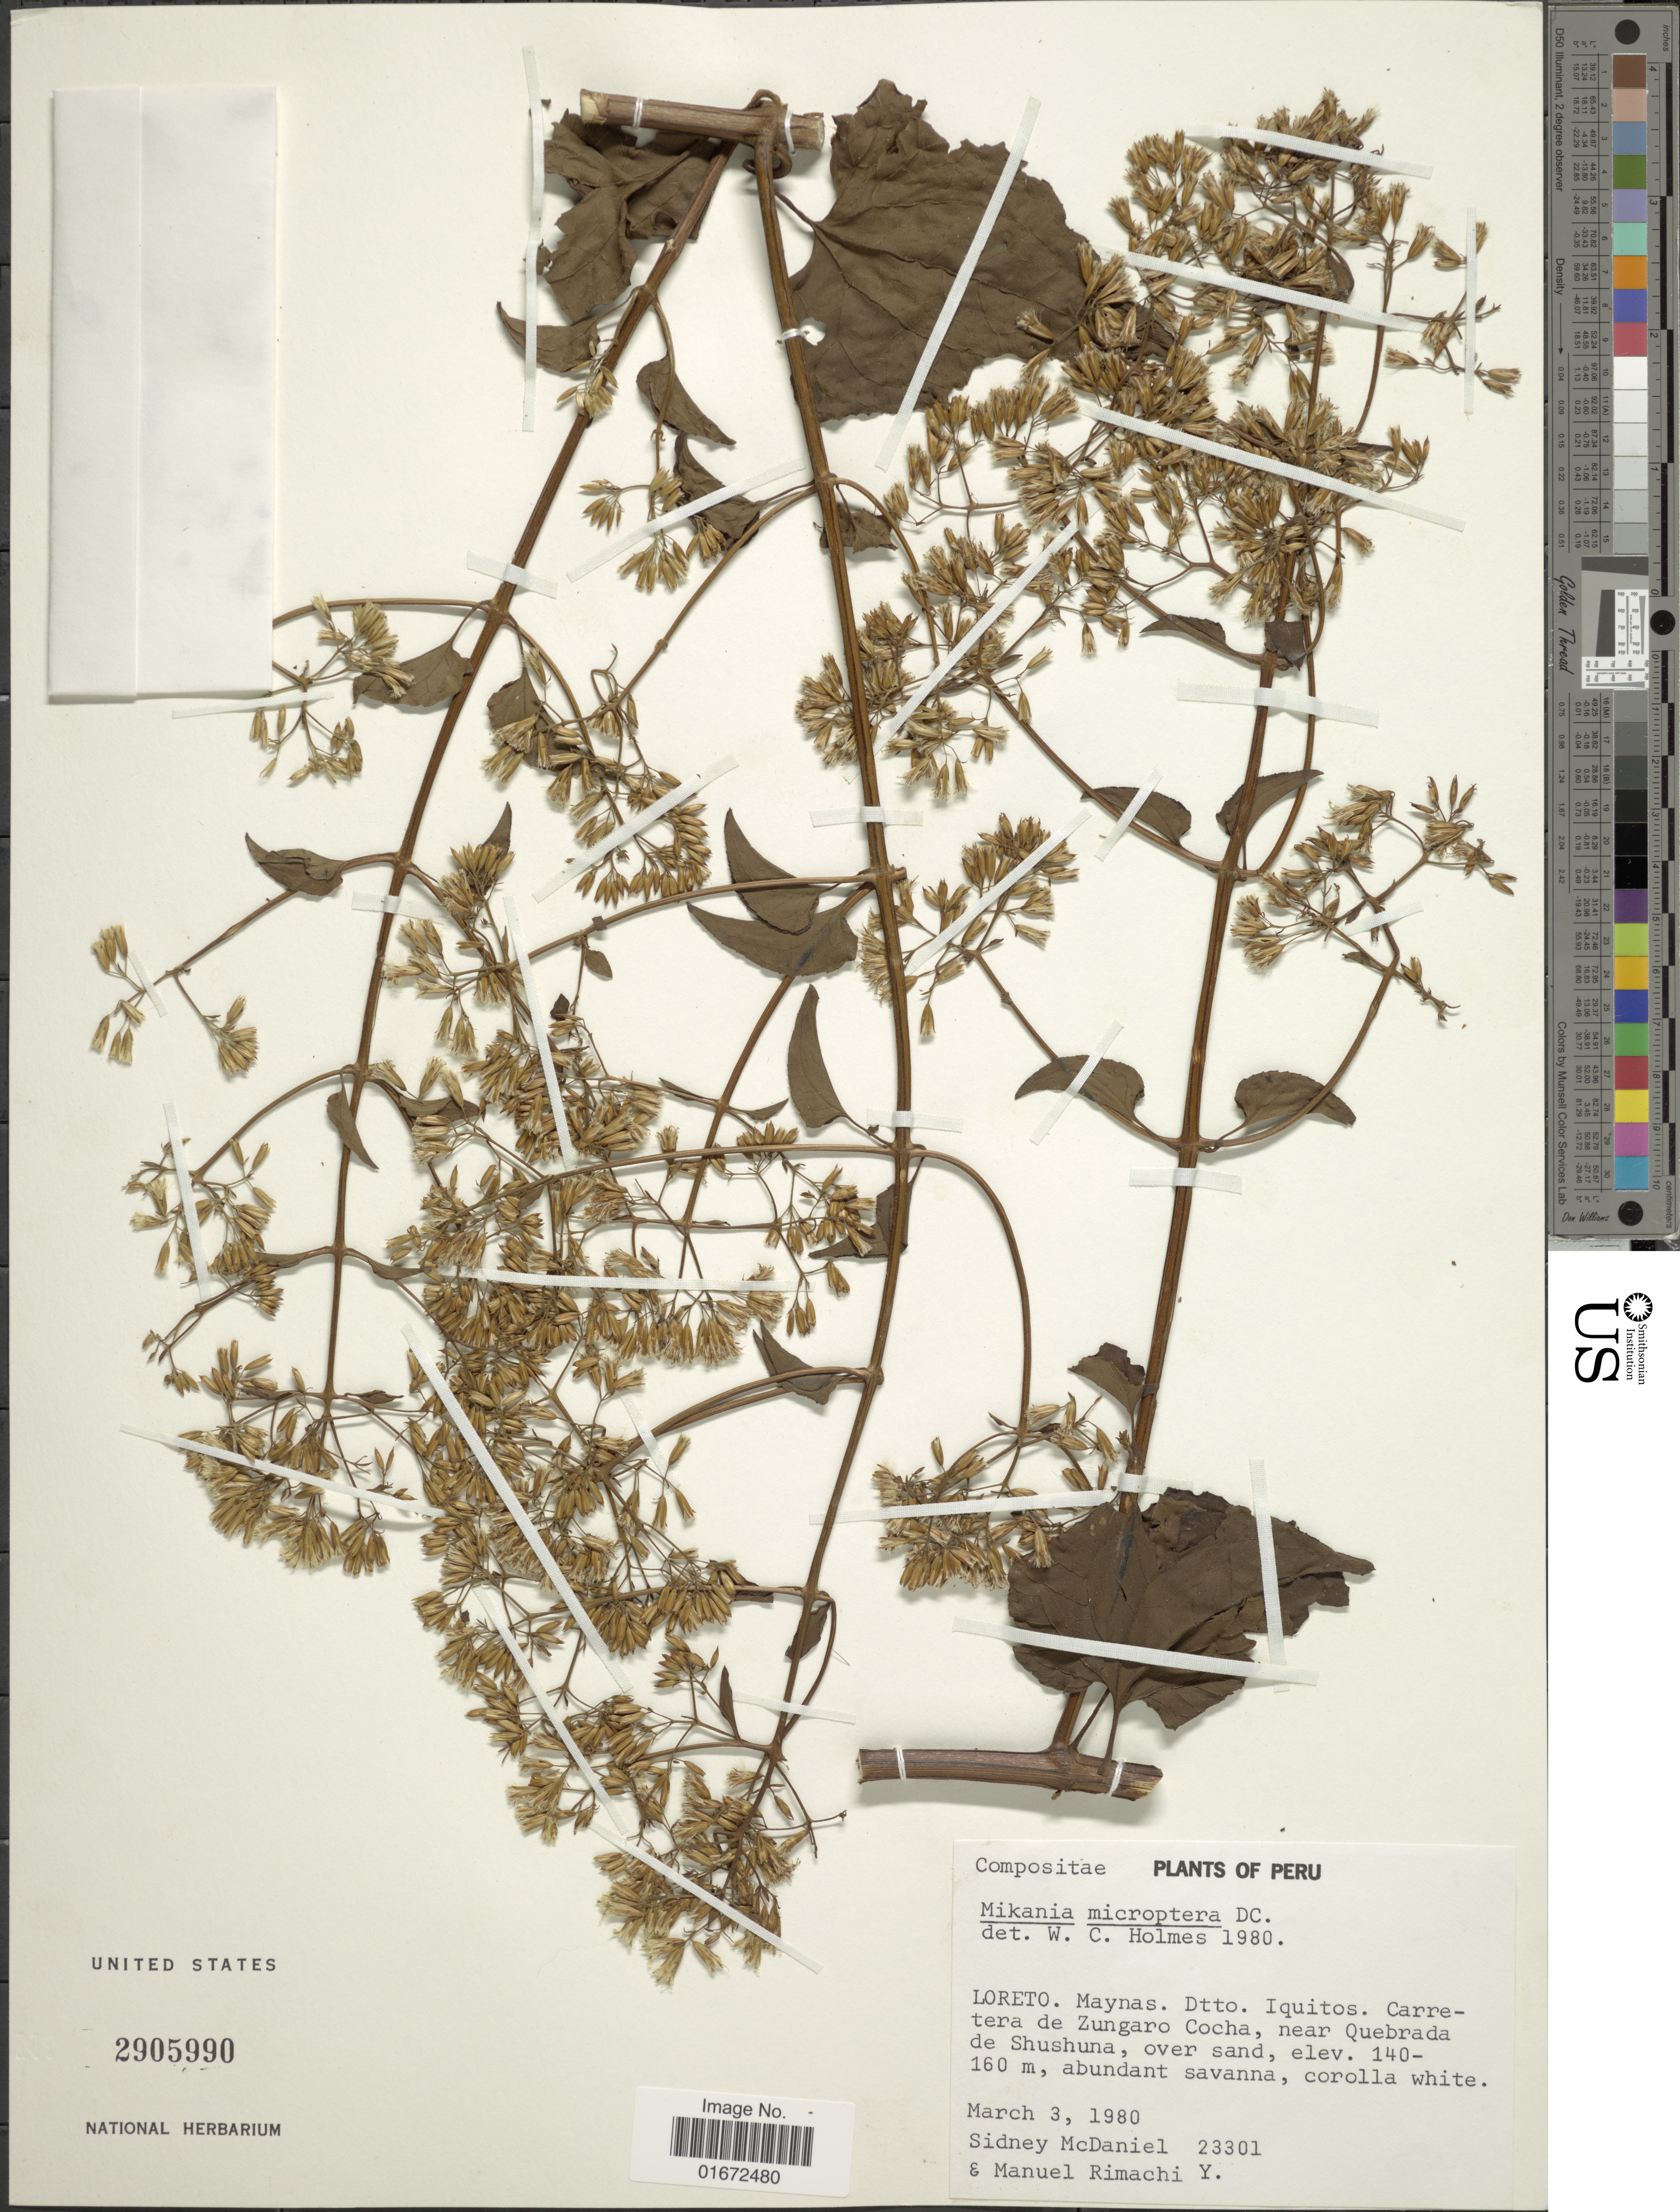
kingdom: Plantae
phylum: Tracheophyta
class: Magnoliopsida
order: Asterales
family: Asteraceae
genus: Mikania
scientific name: Mikania microptera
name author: DC.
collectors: S. McDaniel & M. Rimachi Y.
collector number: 23301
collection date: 1980-03-03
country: Peru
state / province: Loreto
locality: Loreto. Maynas. Dtto. Iquitos. Carretera de Zungaro Cocha, near Quebrada de Shushuna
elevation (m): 140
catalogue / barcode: US 2905990